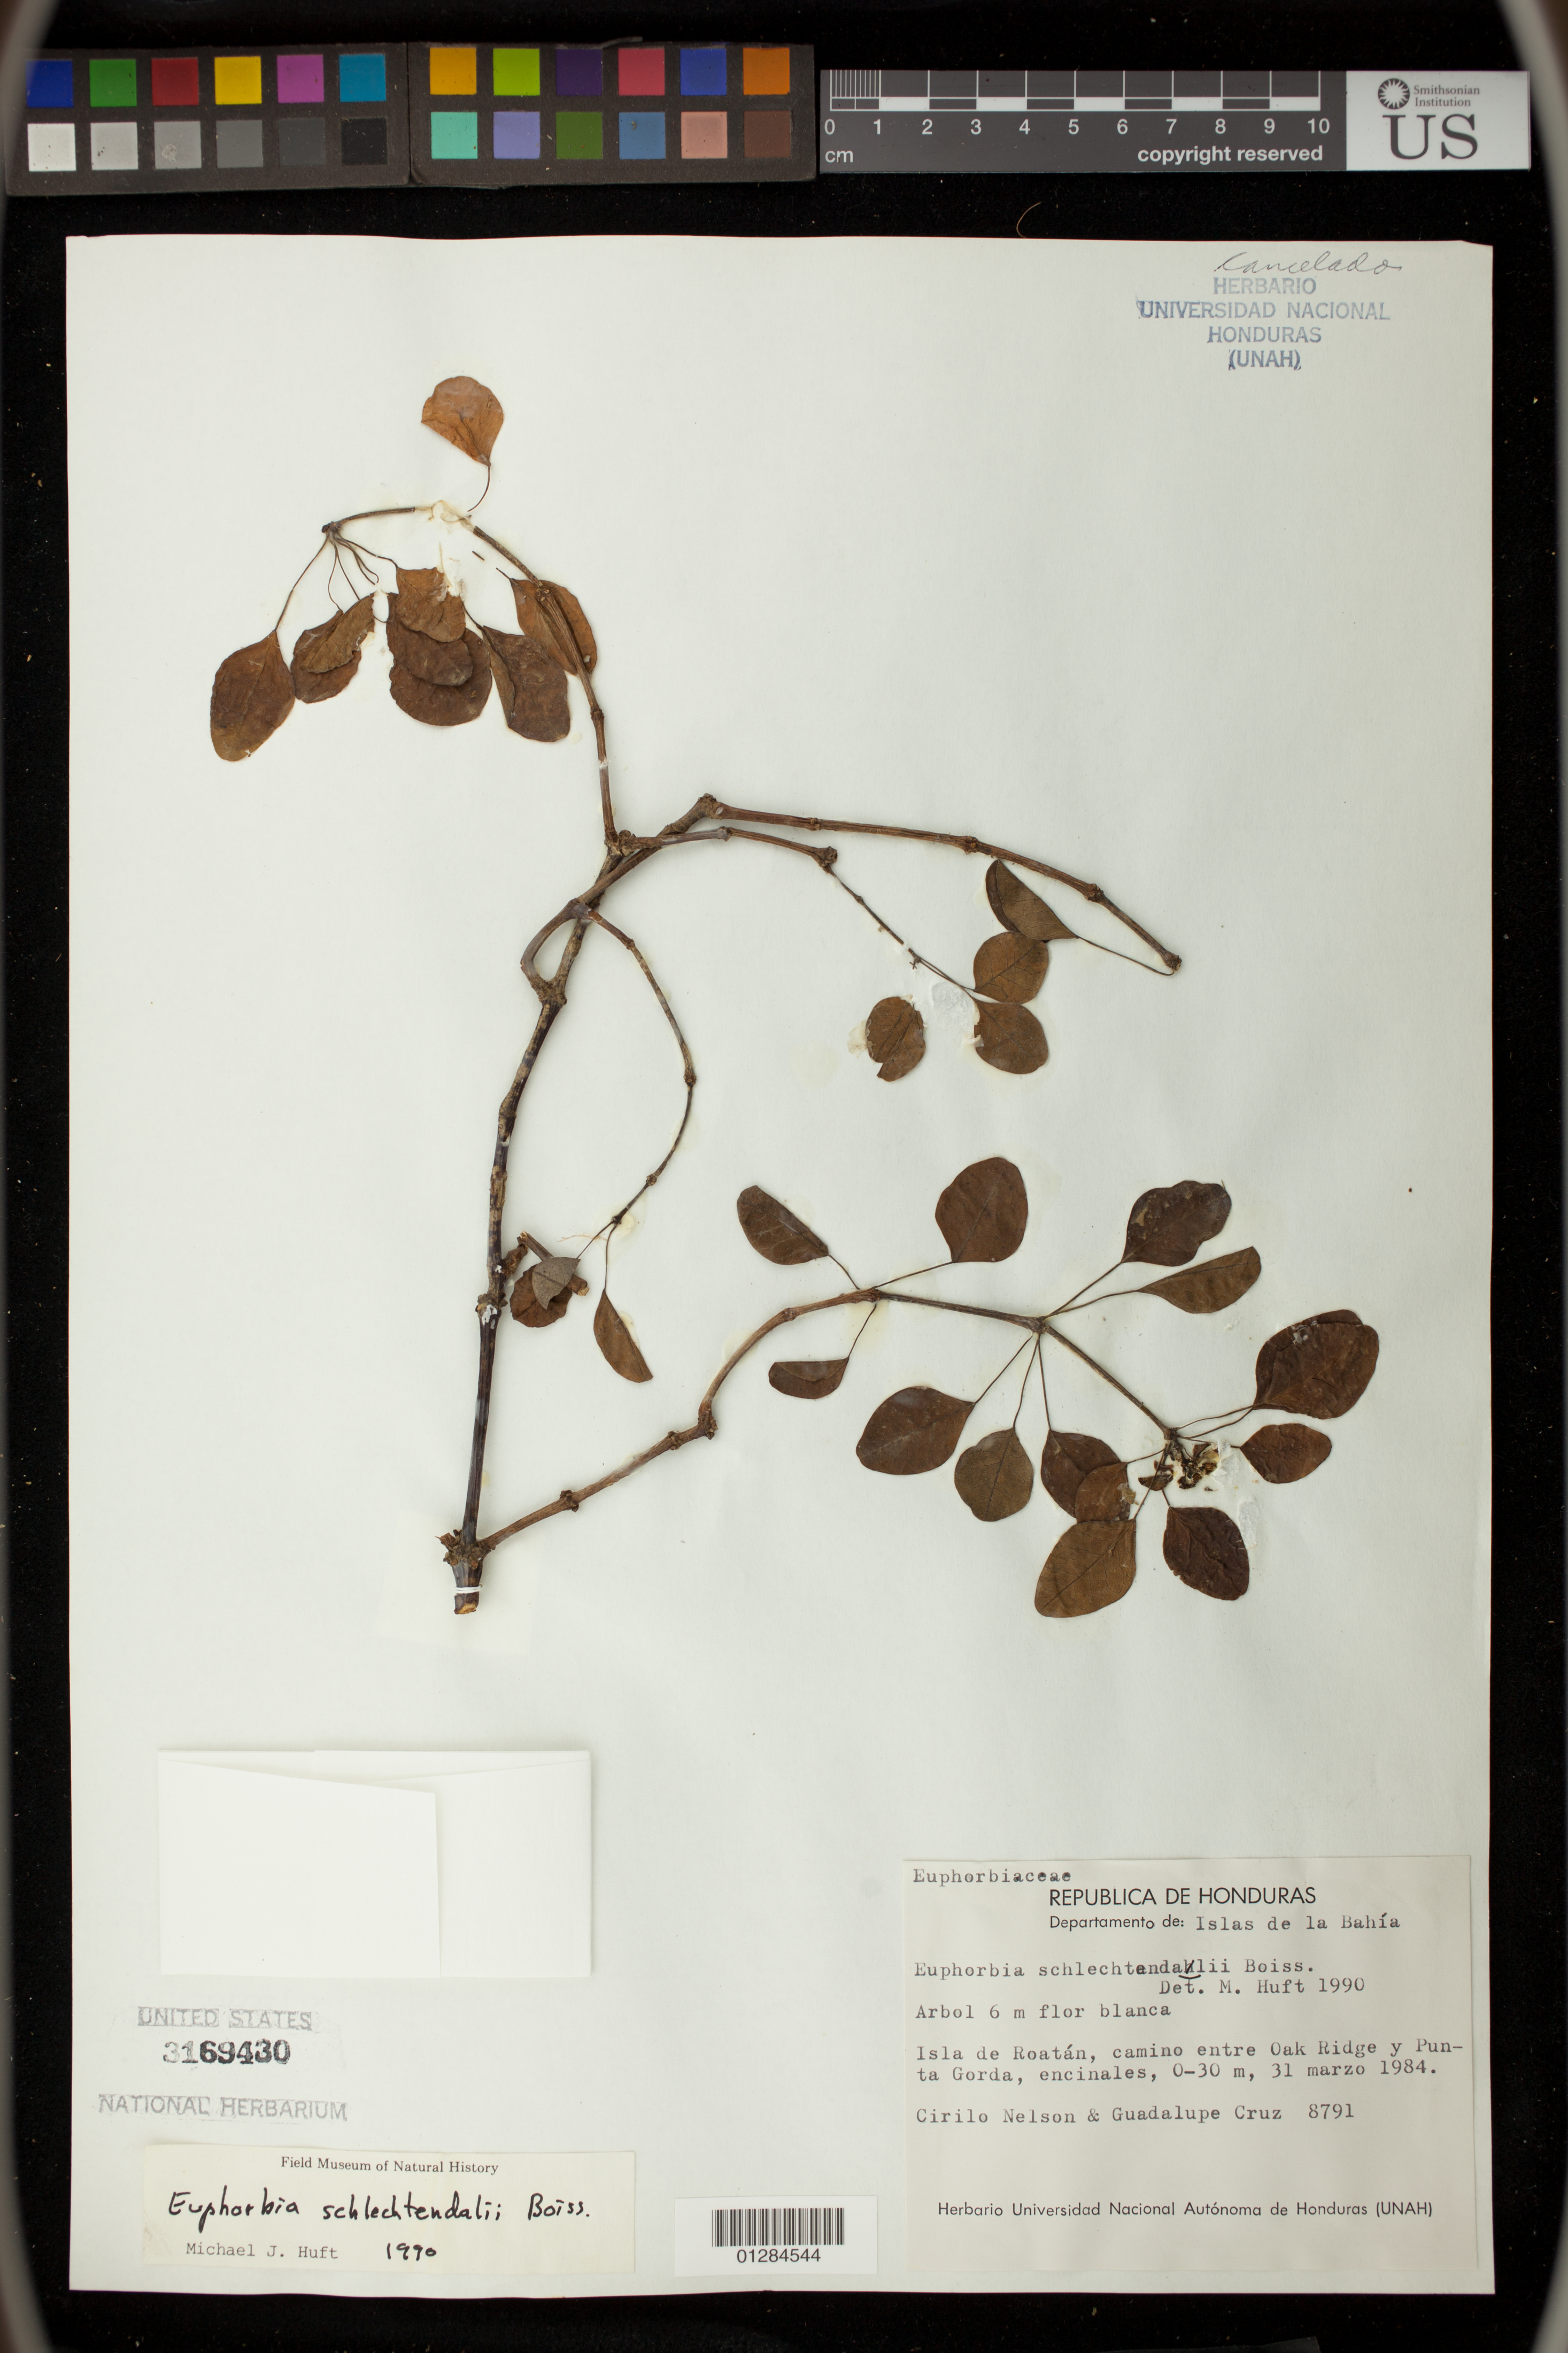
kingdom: Plantae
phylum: Tracheophyta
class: Magnoliopsida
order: Malpighiales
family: Euphorbiaceae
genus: Euphorbia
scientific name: Euphorbia schlechtendalii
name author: Boiss.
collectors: C. H. Nelson & G. Cruz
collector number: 8791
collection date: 1984-03-31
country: Honduras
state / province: Islas de la Bahía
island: Roatan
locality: Isla de Roatan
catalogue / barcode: US 3169430